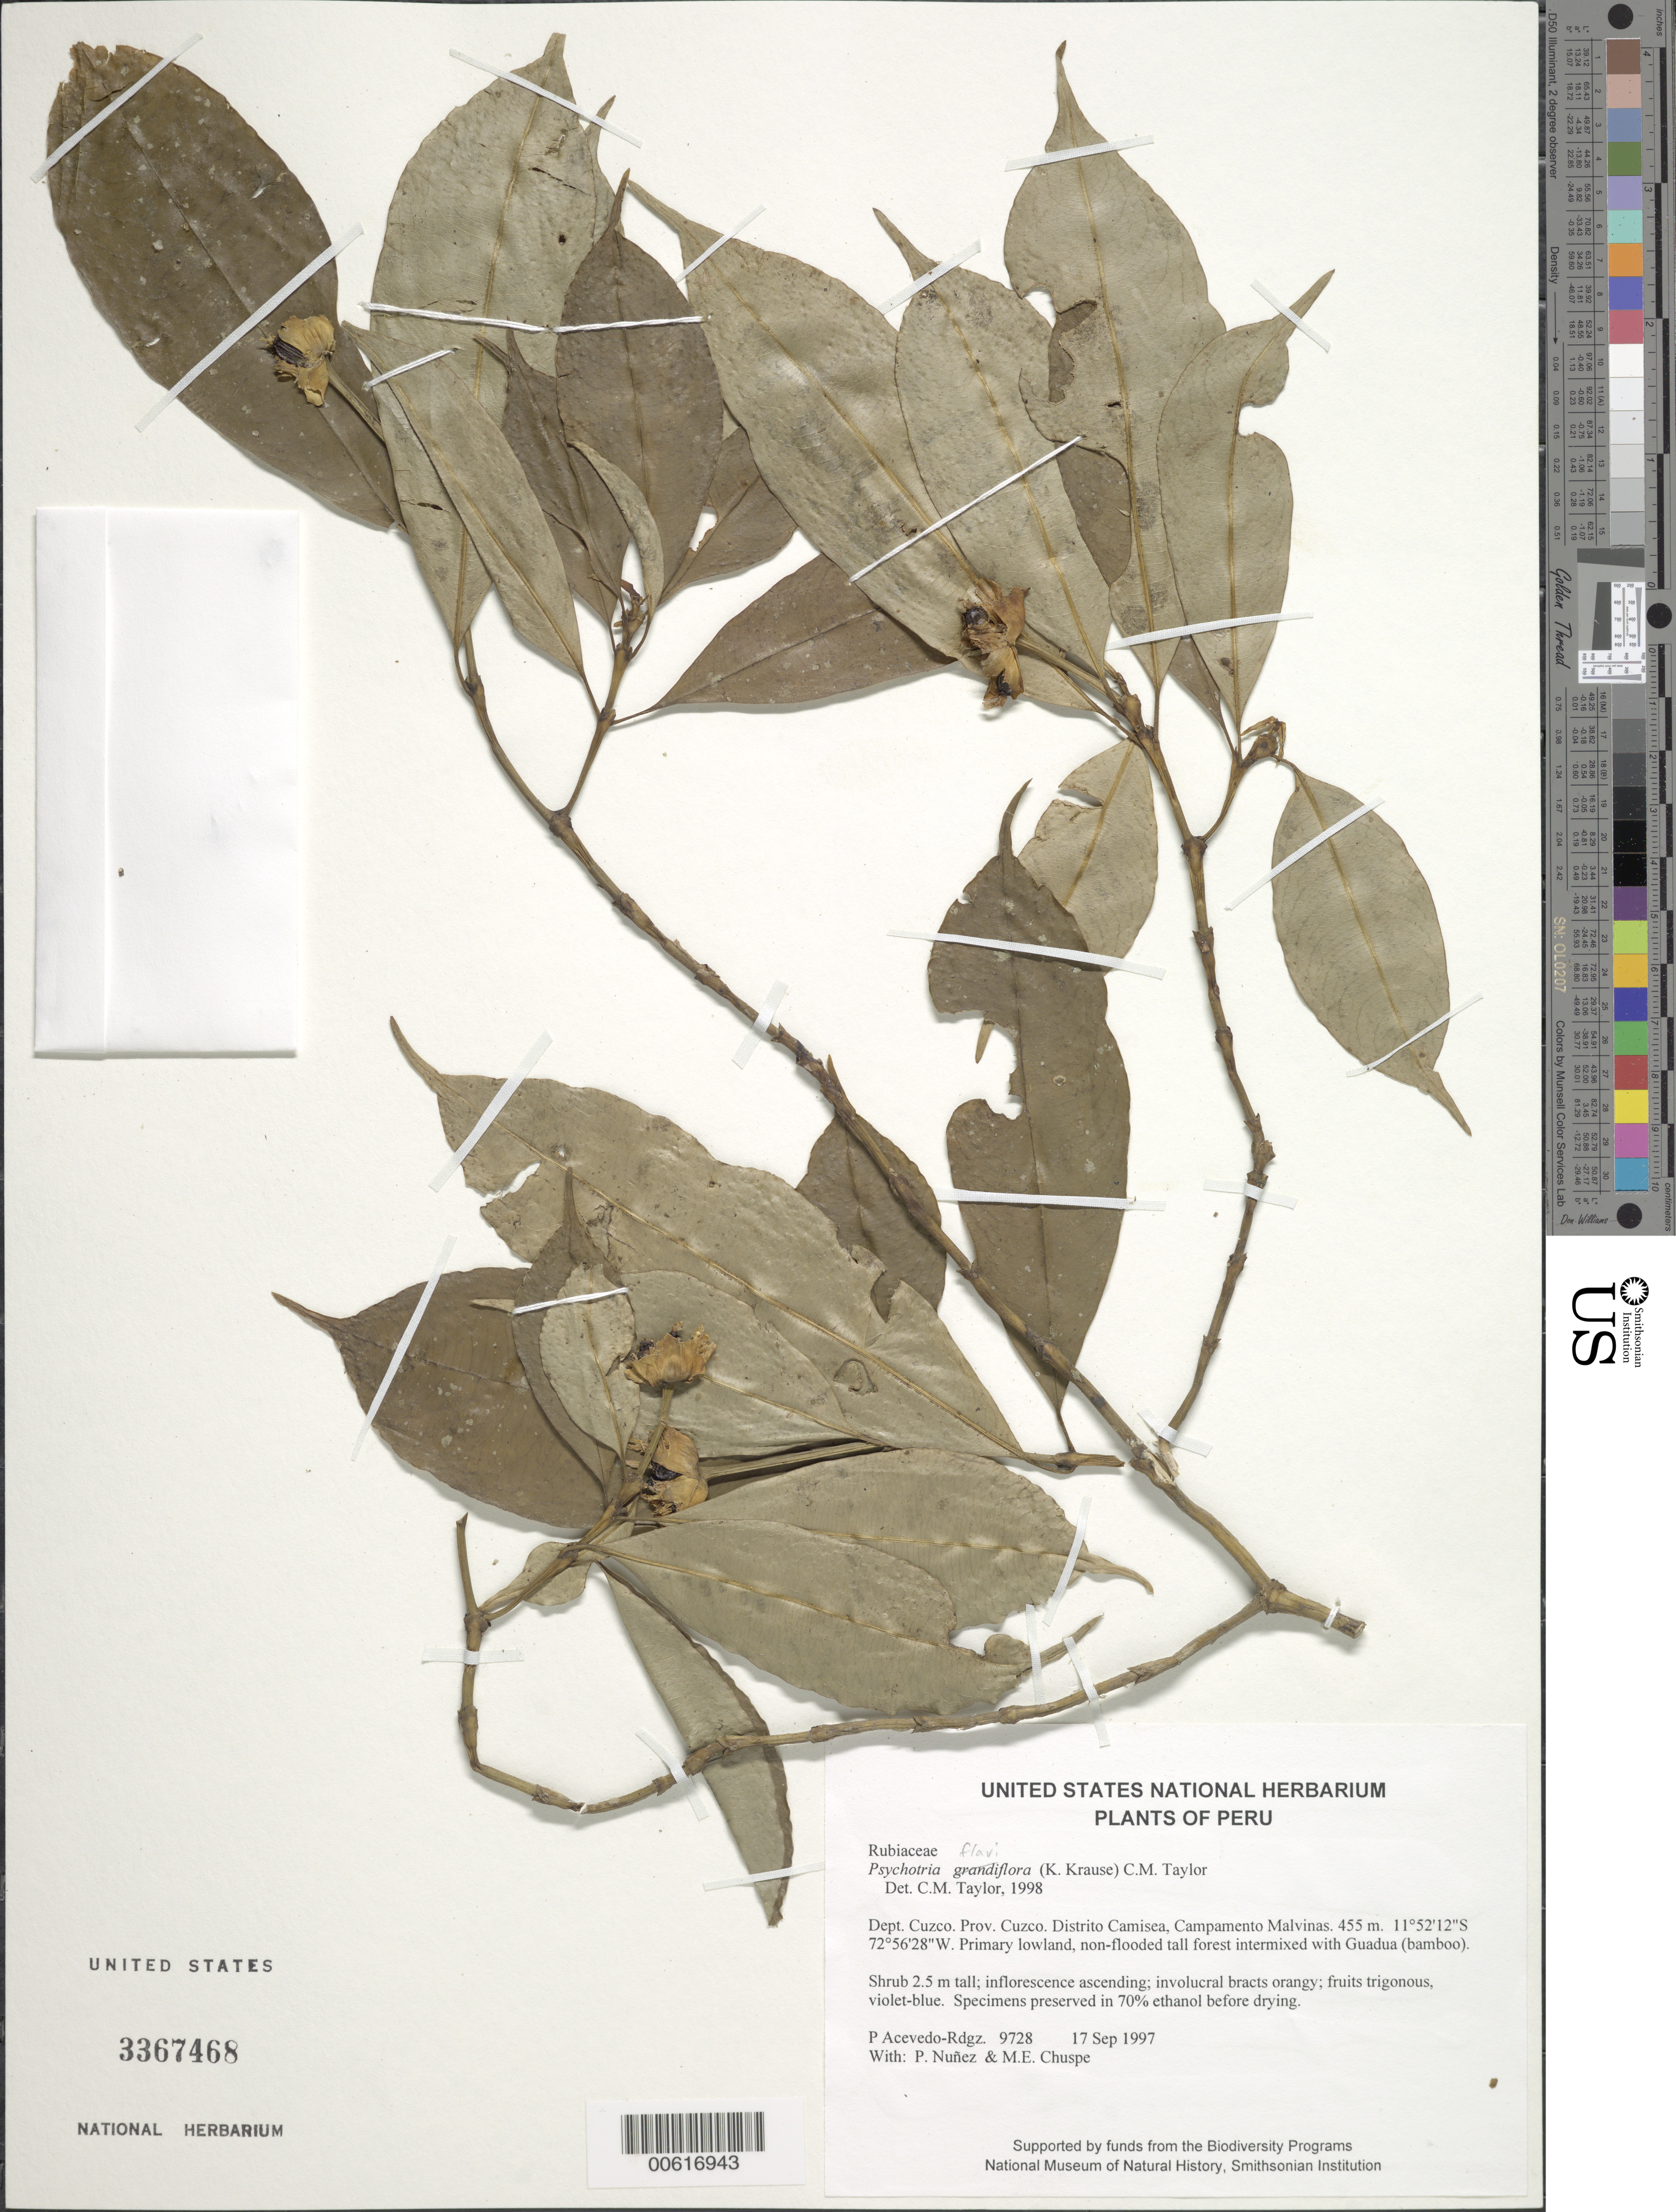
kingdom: Plantae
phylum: Tracheophyta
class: Magnoliopsida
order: Gentianales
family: Rubiaceae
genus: Psychotria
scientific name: Psychotria flaviflora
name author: (K. Krause) C.M. Taylor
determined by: Taylor, Charlotte M.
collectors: P. Acevedo-Rodr., P. Nuñez V. & M. Chuspe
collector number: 9728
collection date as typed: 17 Sep 1997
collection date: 1997-09-17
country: Peru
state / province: Cusco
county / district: Cusco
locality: Distrito Camisea, Campamento Malvinas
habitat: Primary lowland, non-flooded tall forest intermixed with Guadua (bamboo).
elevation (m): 455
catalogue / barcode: US 3367468